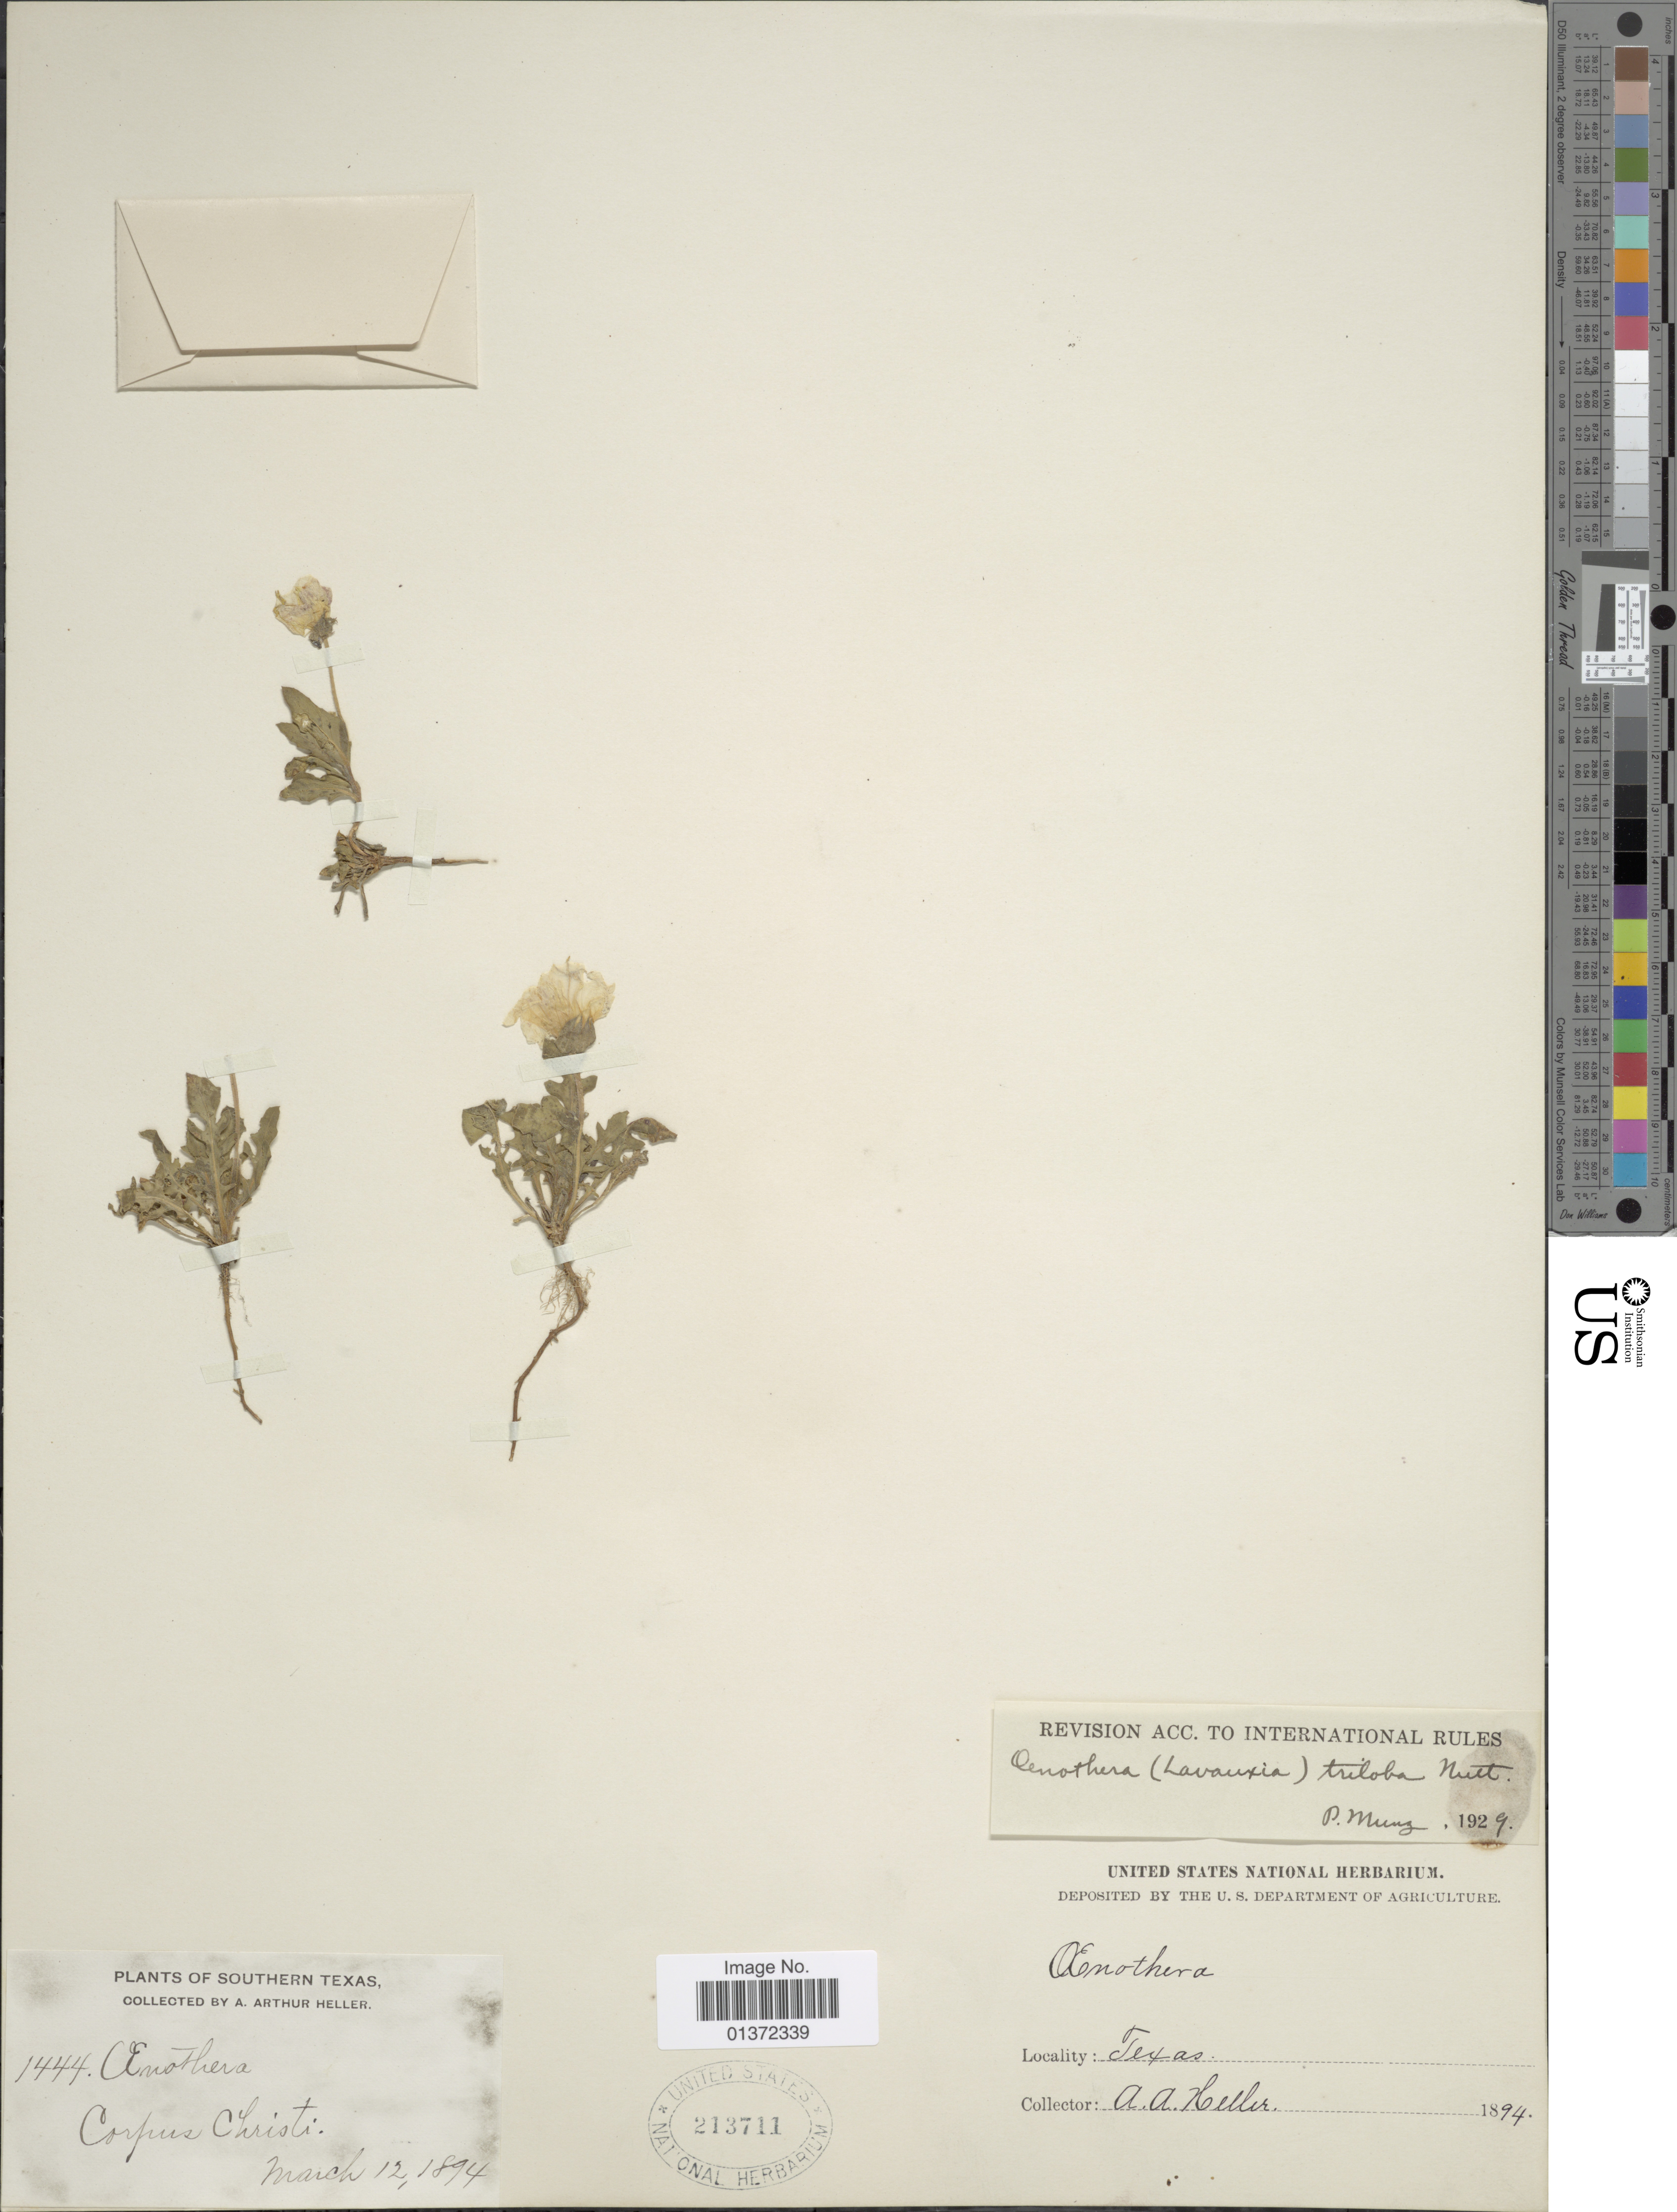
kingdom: Plantae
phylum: Tracheophyta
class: Magnoliopsida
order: Myrtales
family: Onagraceae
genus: Oenothera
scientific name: Oenothera triloba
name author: Nutt.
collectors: A. A. Heller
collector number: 1444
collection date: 1894-03-12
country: United States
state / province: Texas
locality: Southern Texas, Corpus Christi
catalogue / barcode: US 213711